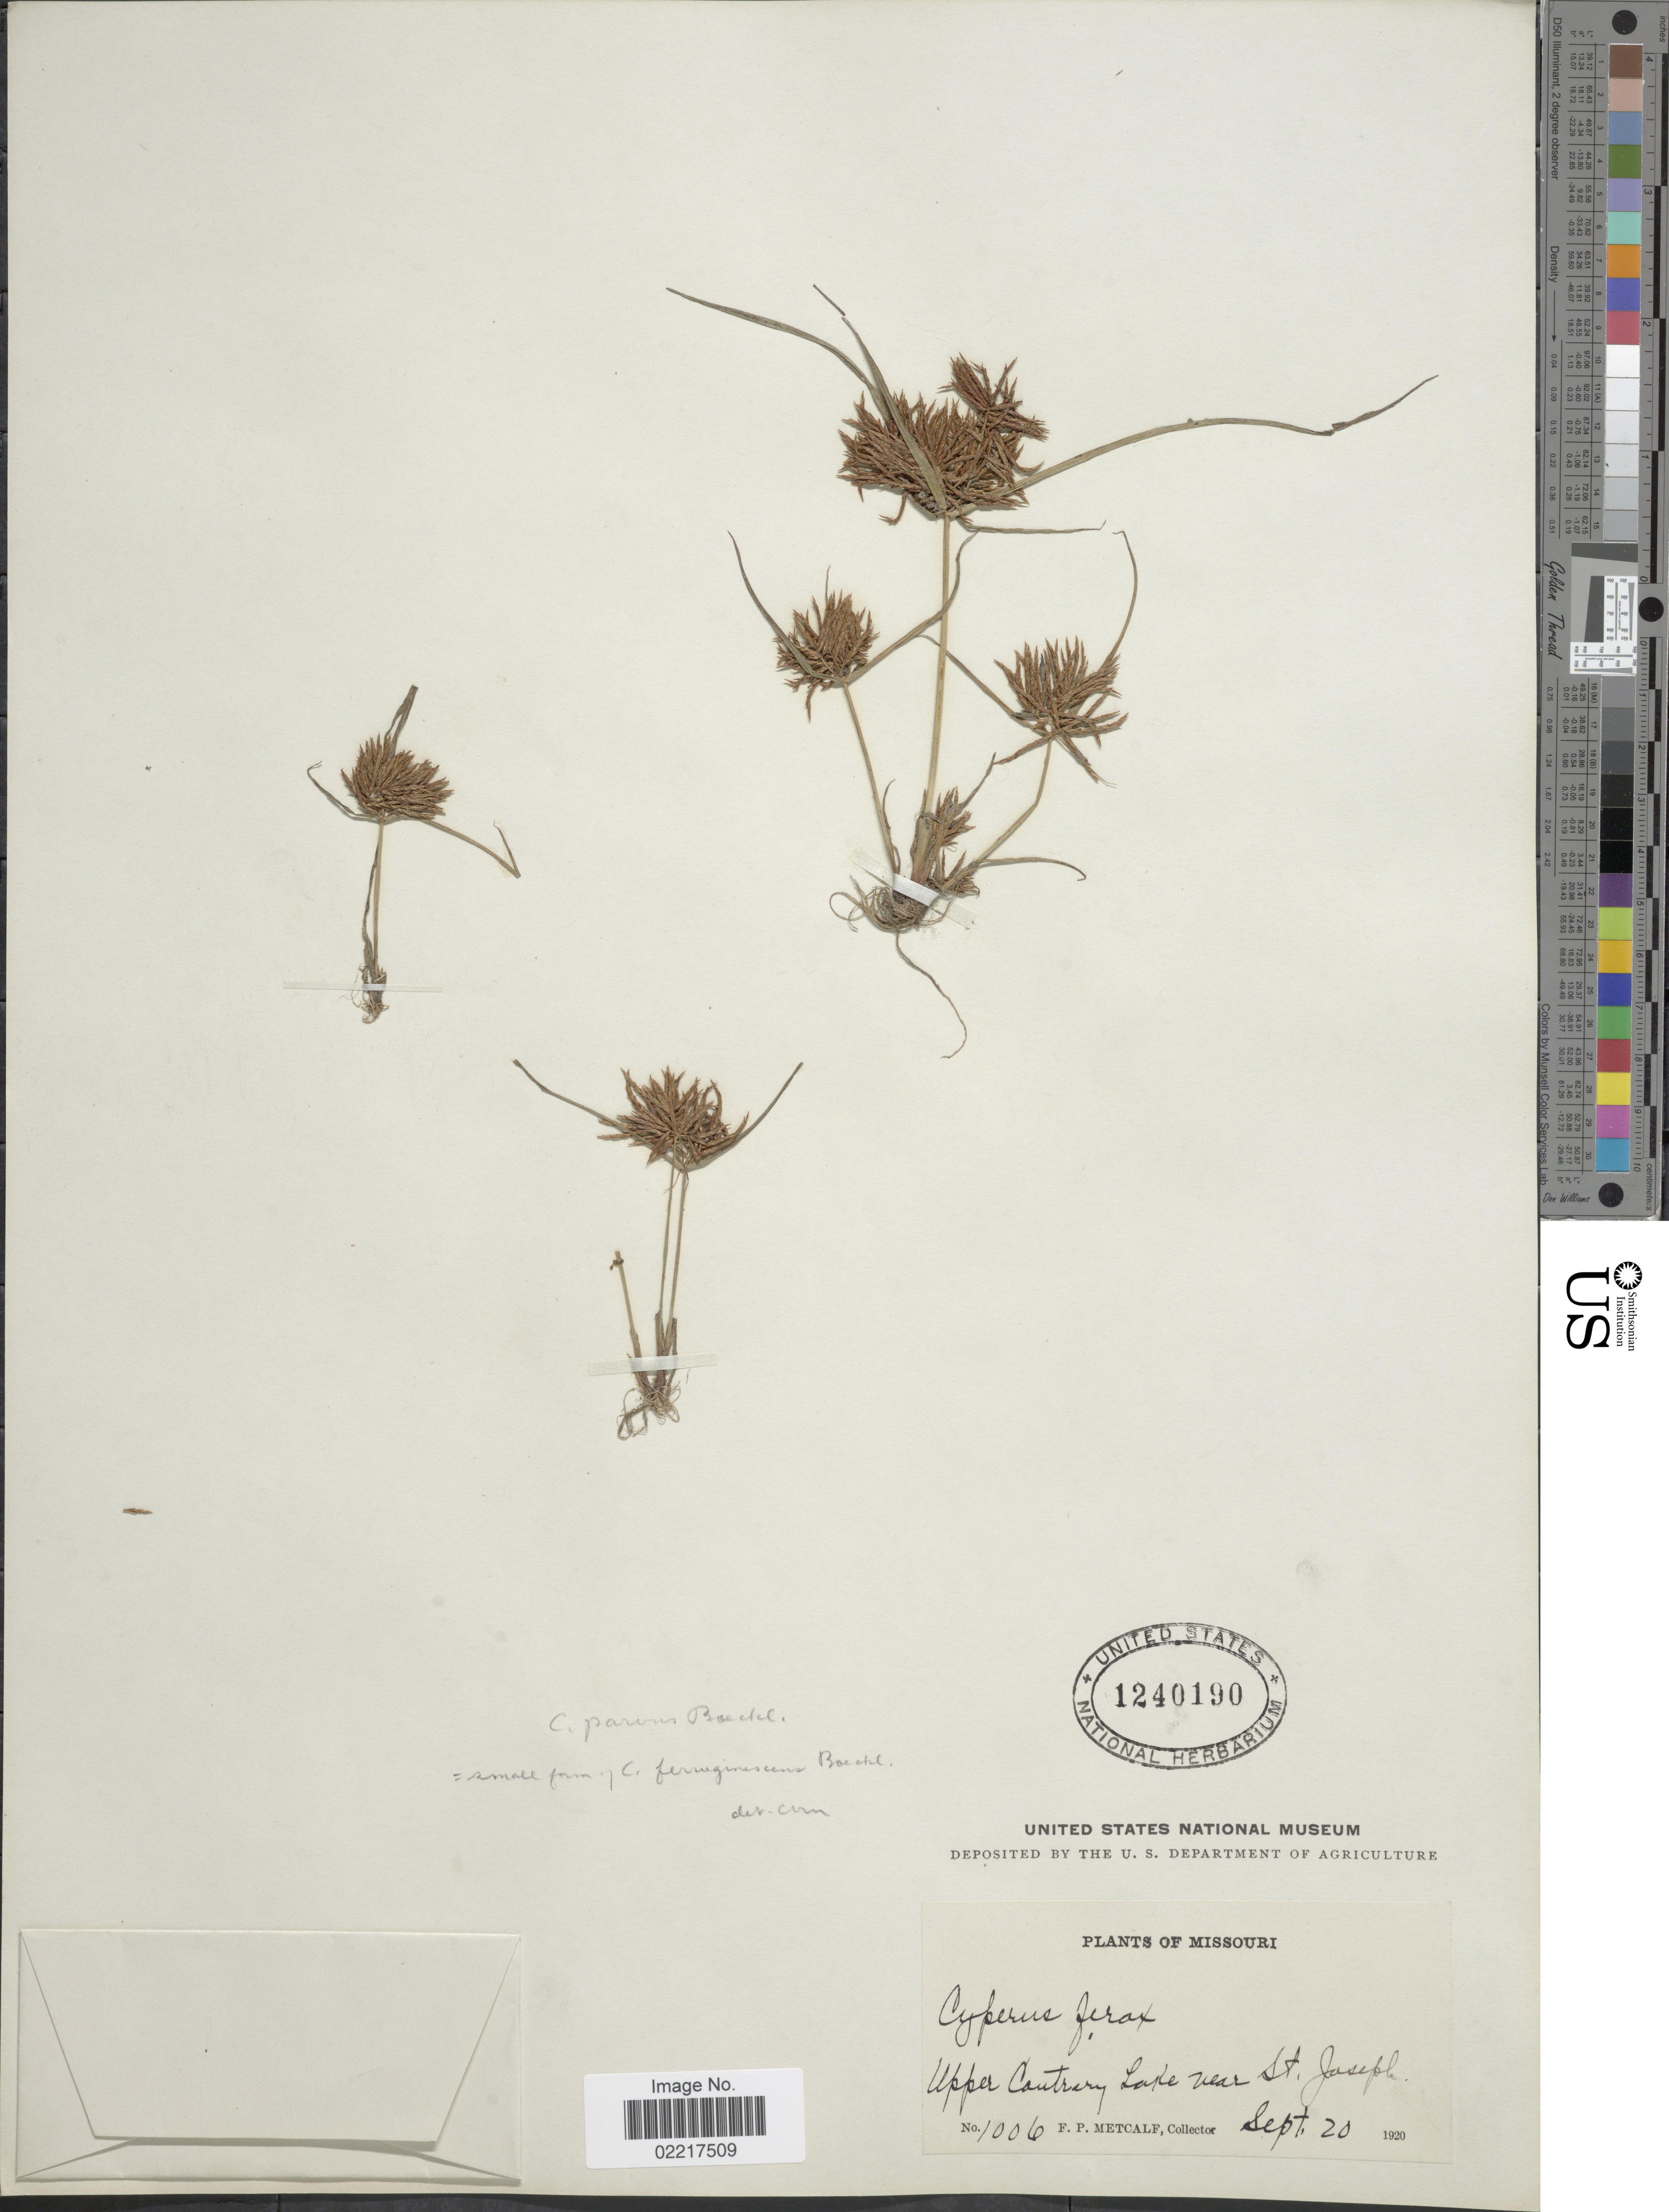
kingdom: Plantae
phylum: Tracheophyta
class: Liliopsida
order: Poales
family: Cyperaceae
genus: Cyperus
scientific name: Cyperus odoratus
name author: L.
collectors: F. Metcalf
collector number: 1006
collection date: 1920-09-20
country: United States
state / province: Missouri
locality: Upper Contrery Lake near St Joseph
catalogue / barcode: US 1240190